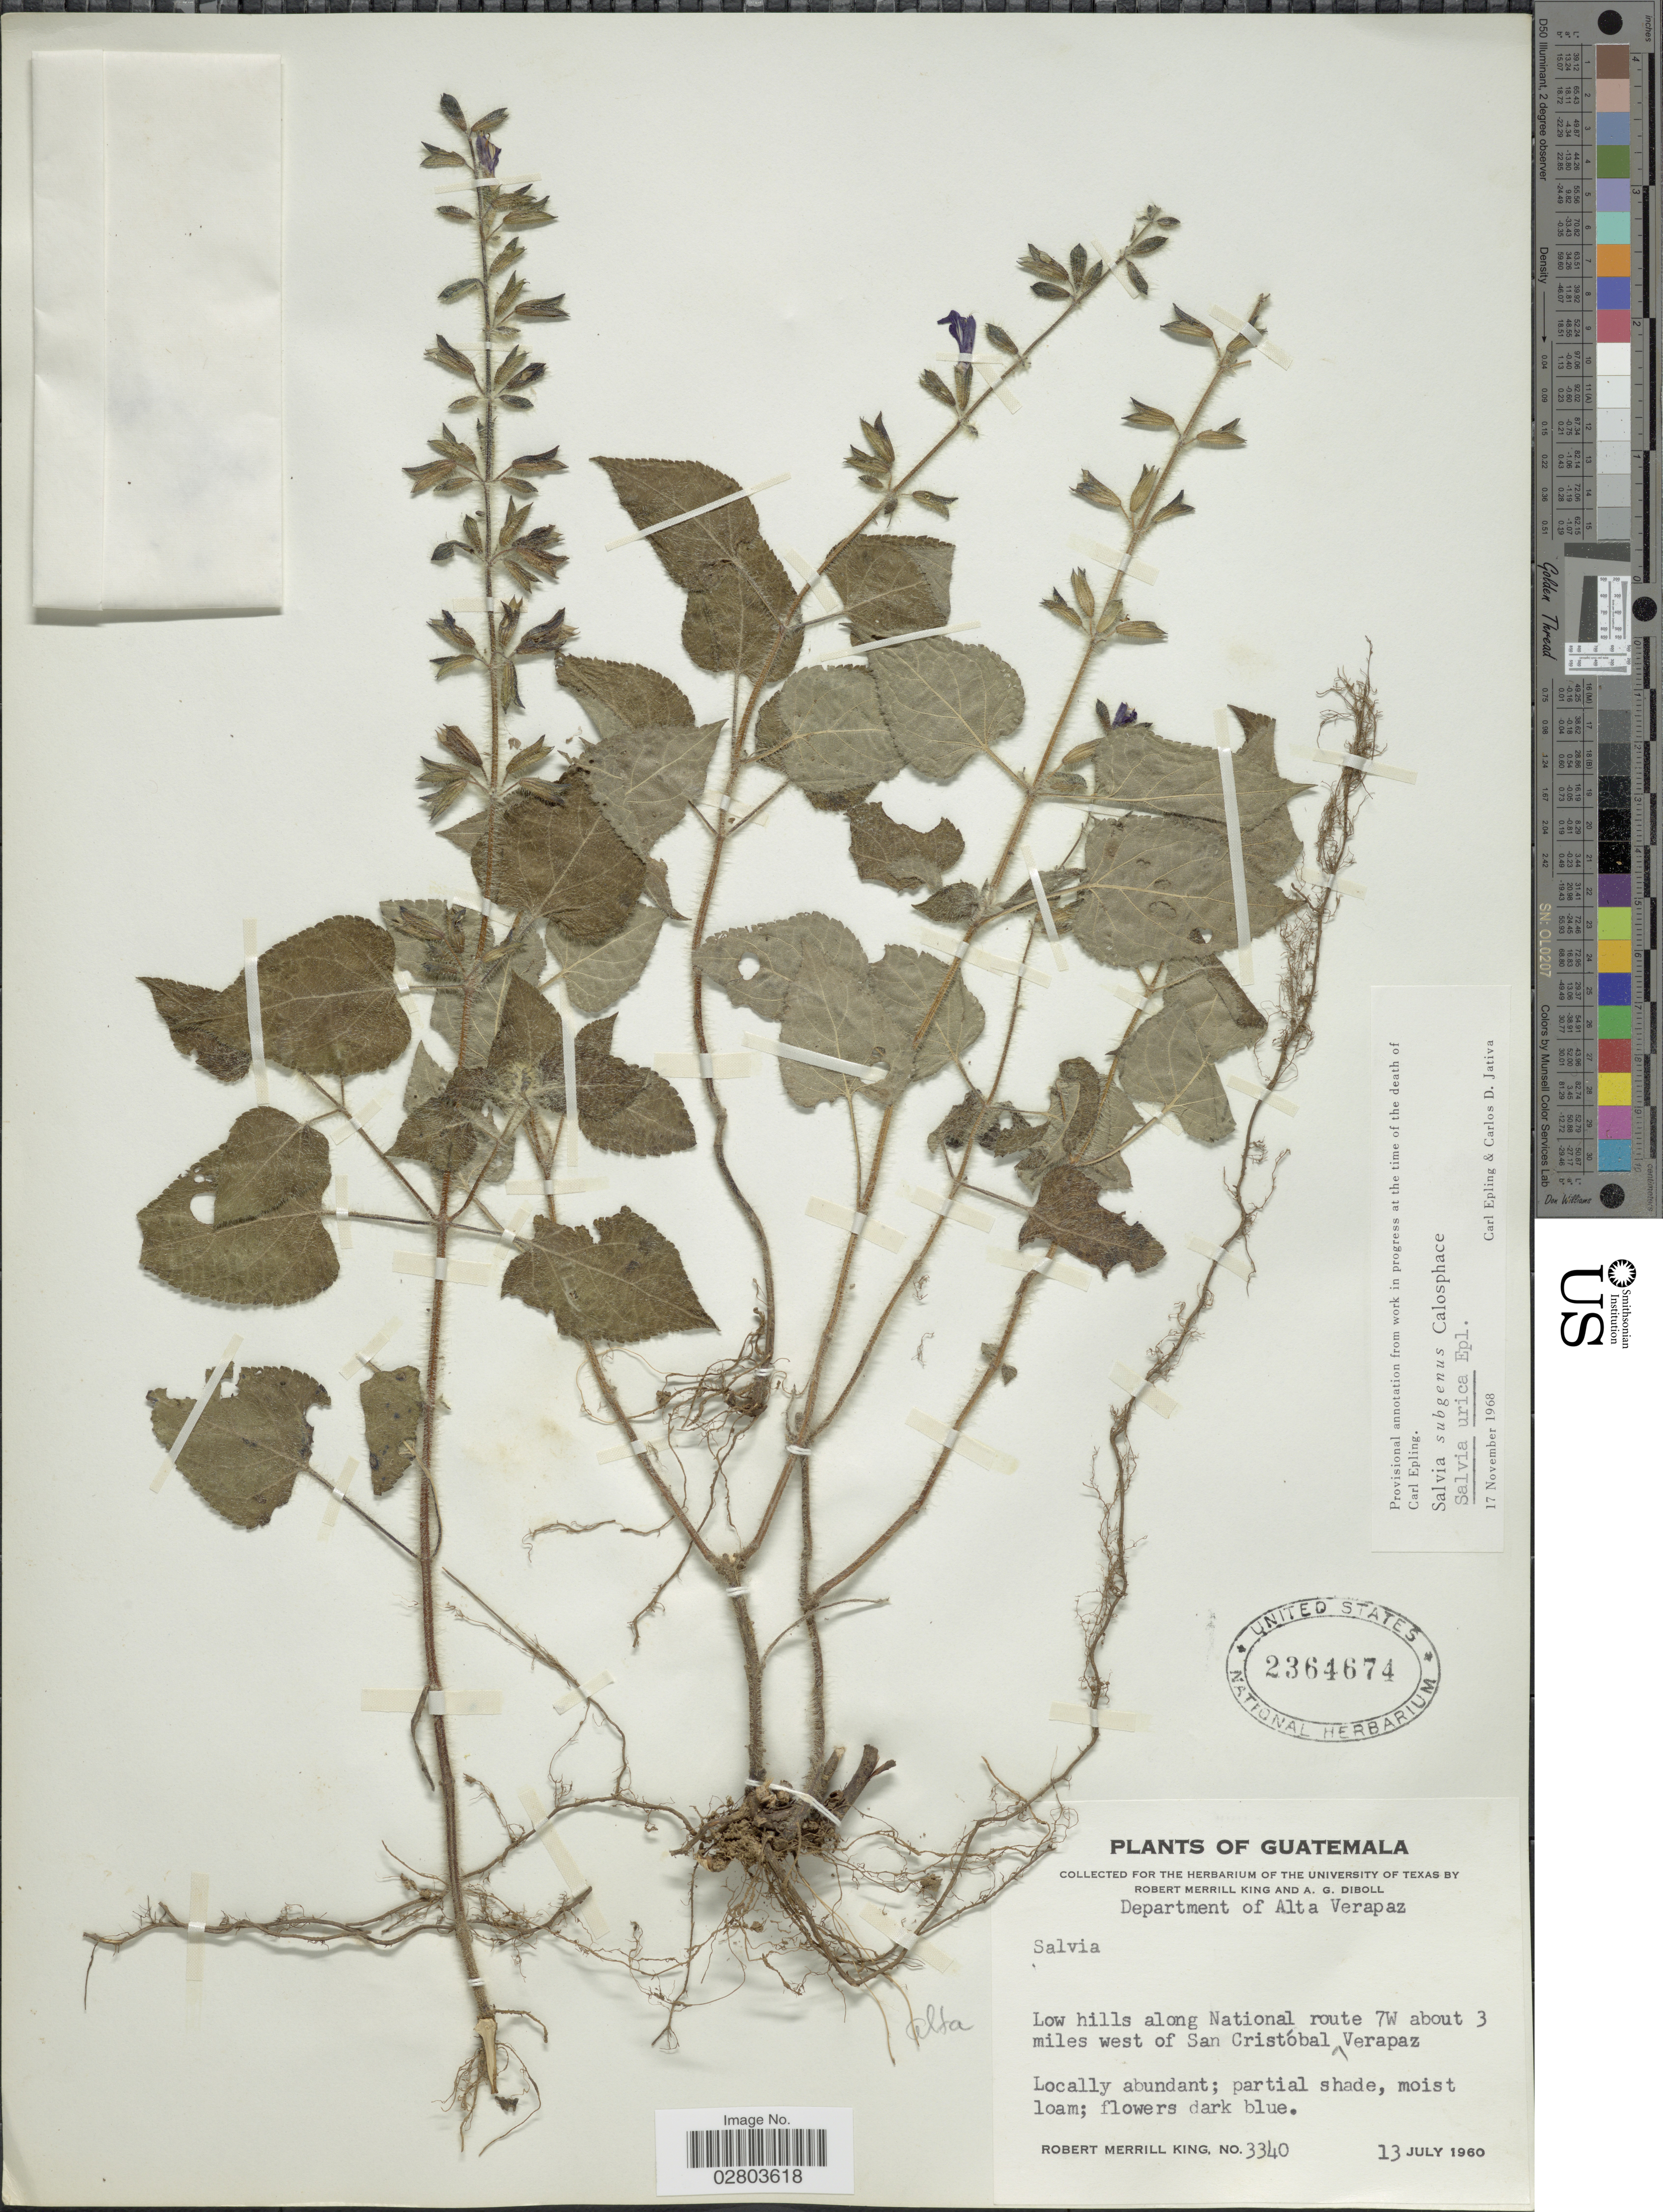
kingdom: Plantae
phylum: Tracheophyta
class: Magnoliopsida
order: Lamiales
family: Lamiaceae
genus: Salvia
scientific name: Salvia urica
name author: Epling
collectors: R. M. King & A. Diboll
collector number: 3340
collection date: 1960-07-13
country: Guatemala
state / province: Alta Verapaz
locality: Department of Alta Verapaz. Low hills along National route 7W about 3 miles west of San Cristóbal, Verapaz.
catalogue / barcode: US 2364674